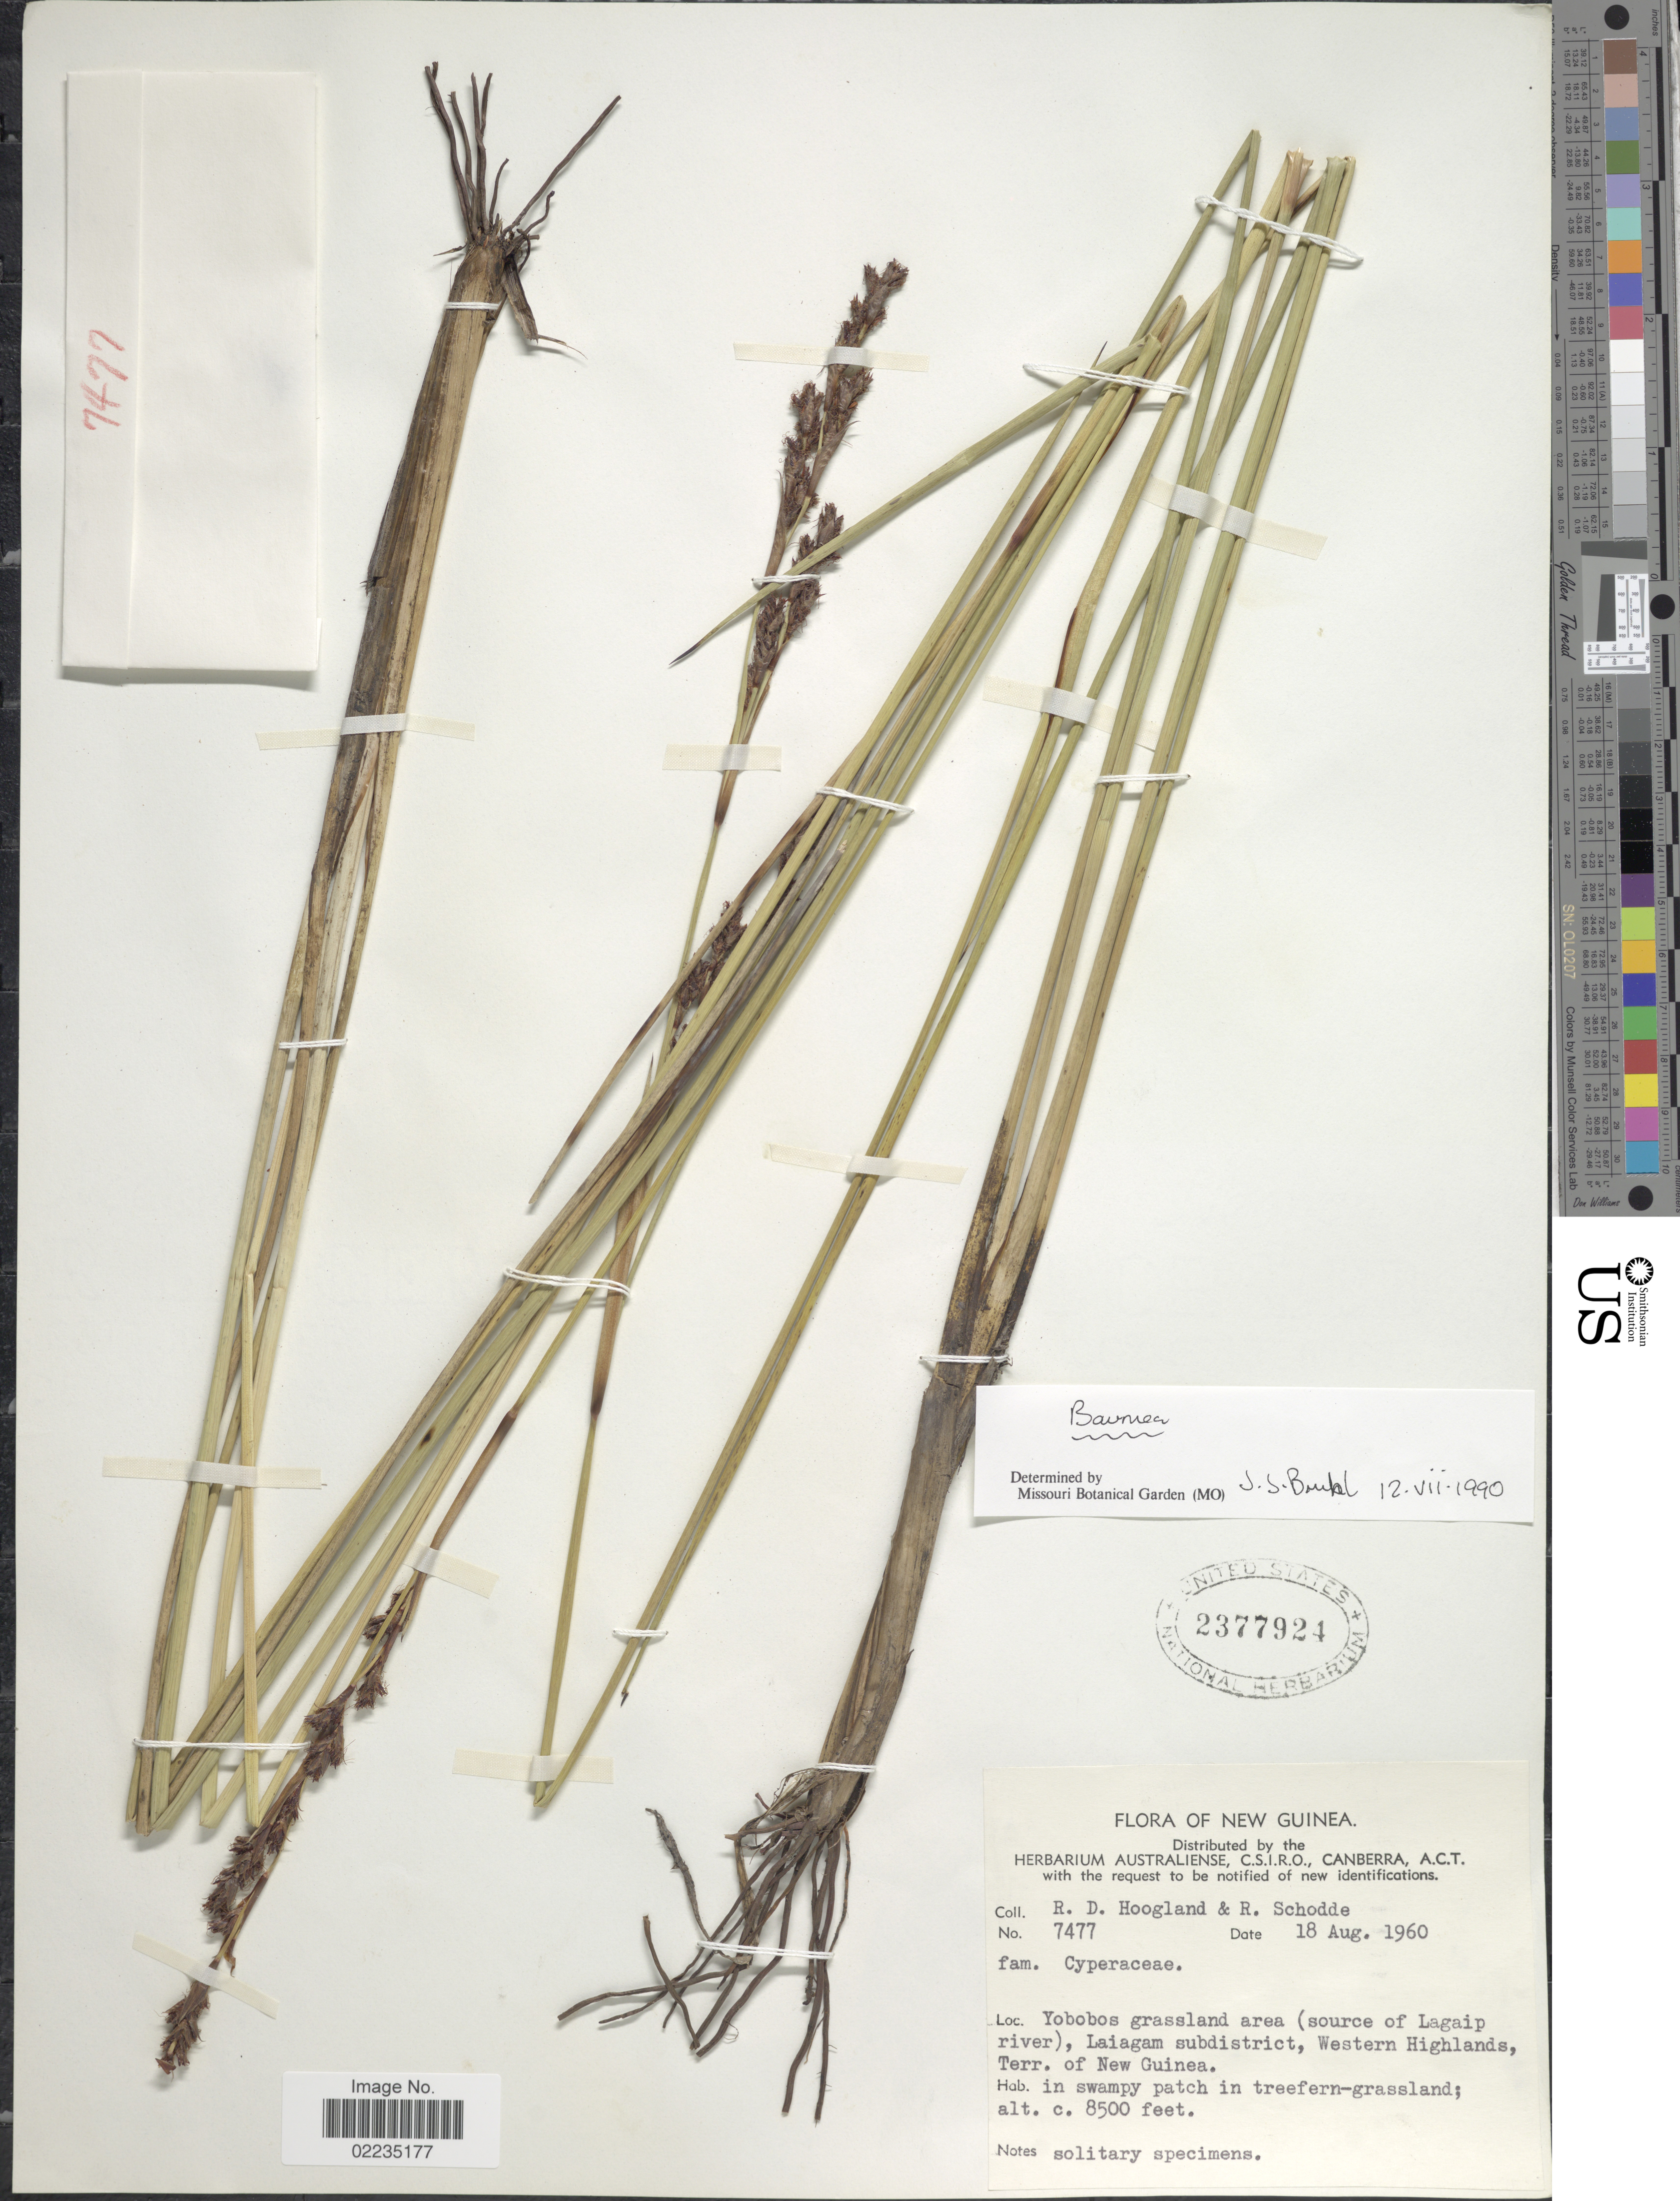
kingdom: Plantae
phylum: Tracheophyta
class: Liliopsida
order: Poales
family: Cyperaceae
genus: Machaerina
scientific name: Machaerina rubiginosa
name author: (Spreng.) T. Koyama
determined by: Kern, J. H.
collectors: R. D. Hoogland & R. Schodde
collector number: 7477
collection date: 1960-08-18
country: Papua New Guinea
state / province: Western Highlands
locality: Yobobos grassland area (source of Lagaip river) Laiagam subdistrict, Western Highlands, Terr. of New Guinea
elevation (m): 2591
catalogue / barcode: US 2377924